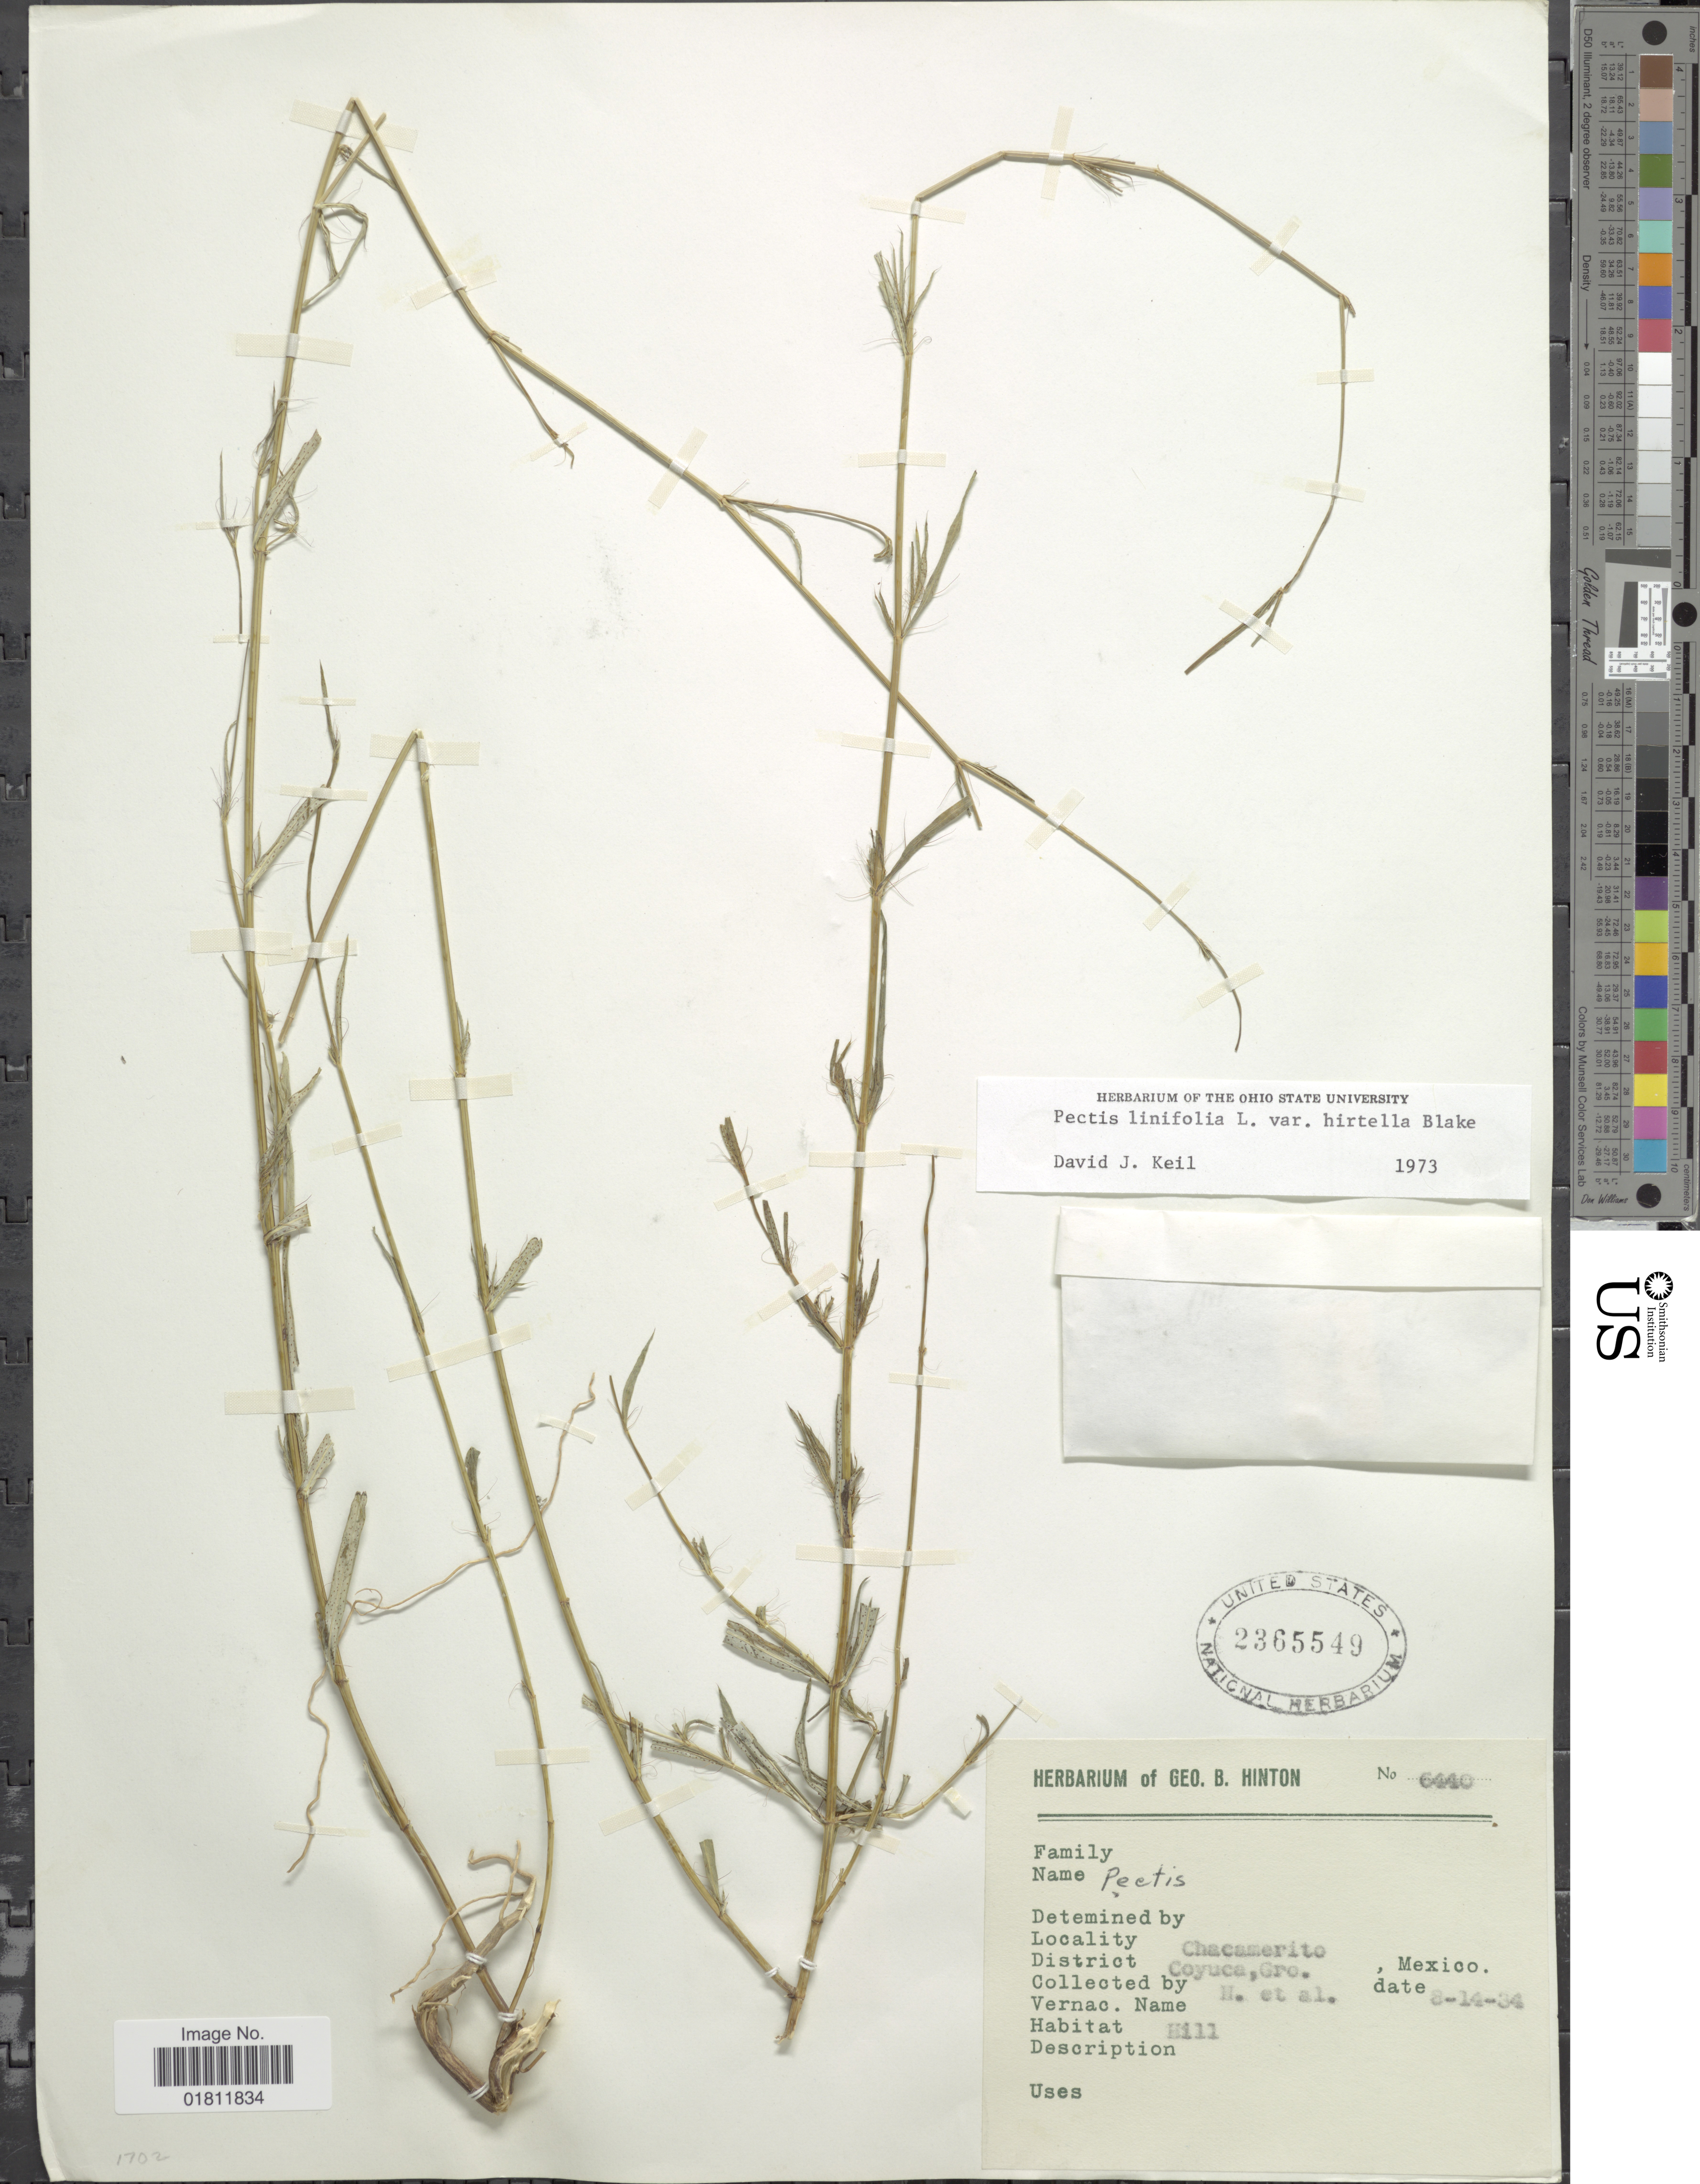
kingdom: Plantae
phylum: Tracheophyta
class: Magnoliopsida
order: Asterales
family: Asteraceae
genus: Pectis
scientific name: Pectis linifolia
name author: L.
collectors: G. B. Hinton & et al.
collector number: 6440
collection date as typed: Transcribed d/m/y: 14/8/34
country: Mexico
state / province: Guerrero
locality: Chacamerito, Coyuca, Gro, Mexico.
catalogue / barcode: US 2365549